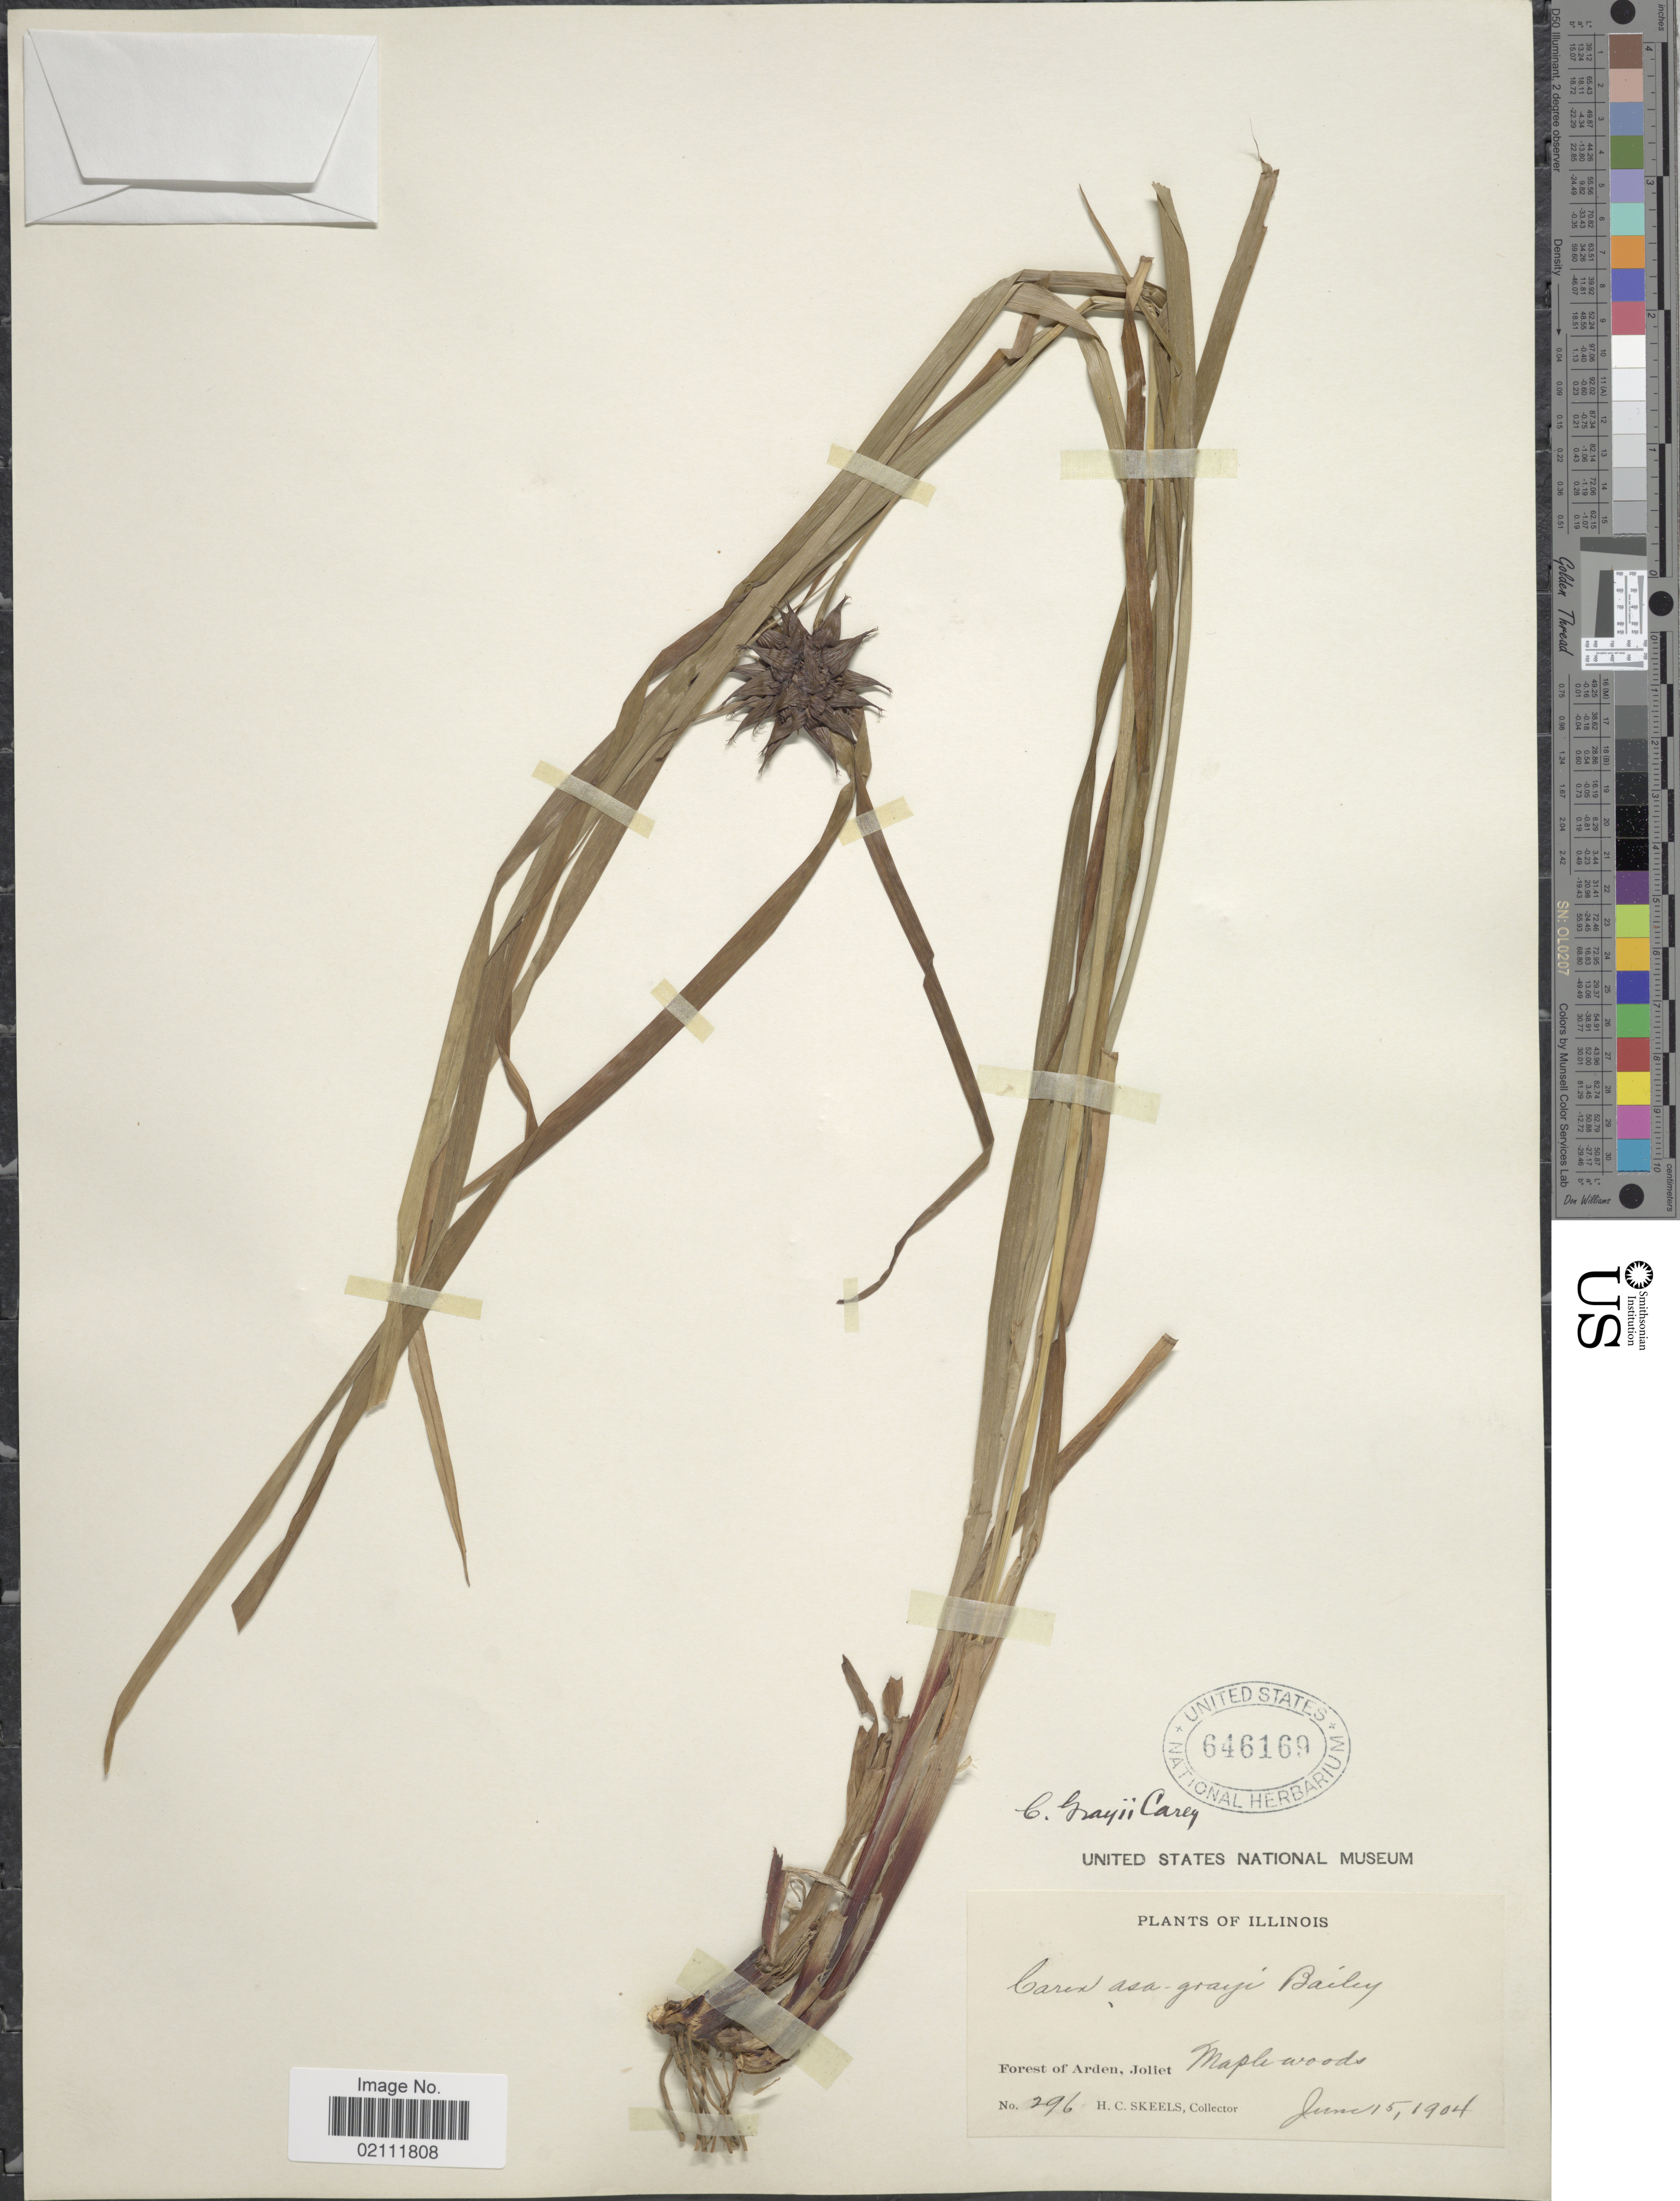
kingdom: Plantae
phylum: Tracheophyta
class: Liliopsida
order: Poales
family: Cyperaceae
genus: Carex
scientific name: Carex grayi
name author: J. Carey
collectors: H. Skeels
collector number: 296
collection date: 1904-06-15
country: United States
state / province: Illinois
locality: Forest of Arden, Joliet, Maple woods.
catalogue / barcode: US 646169